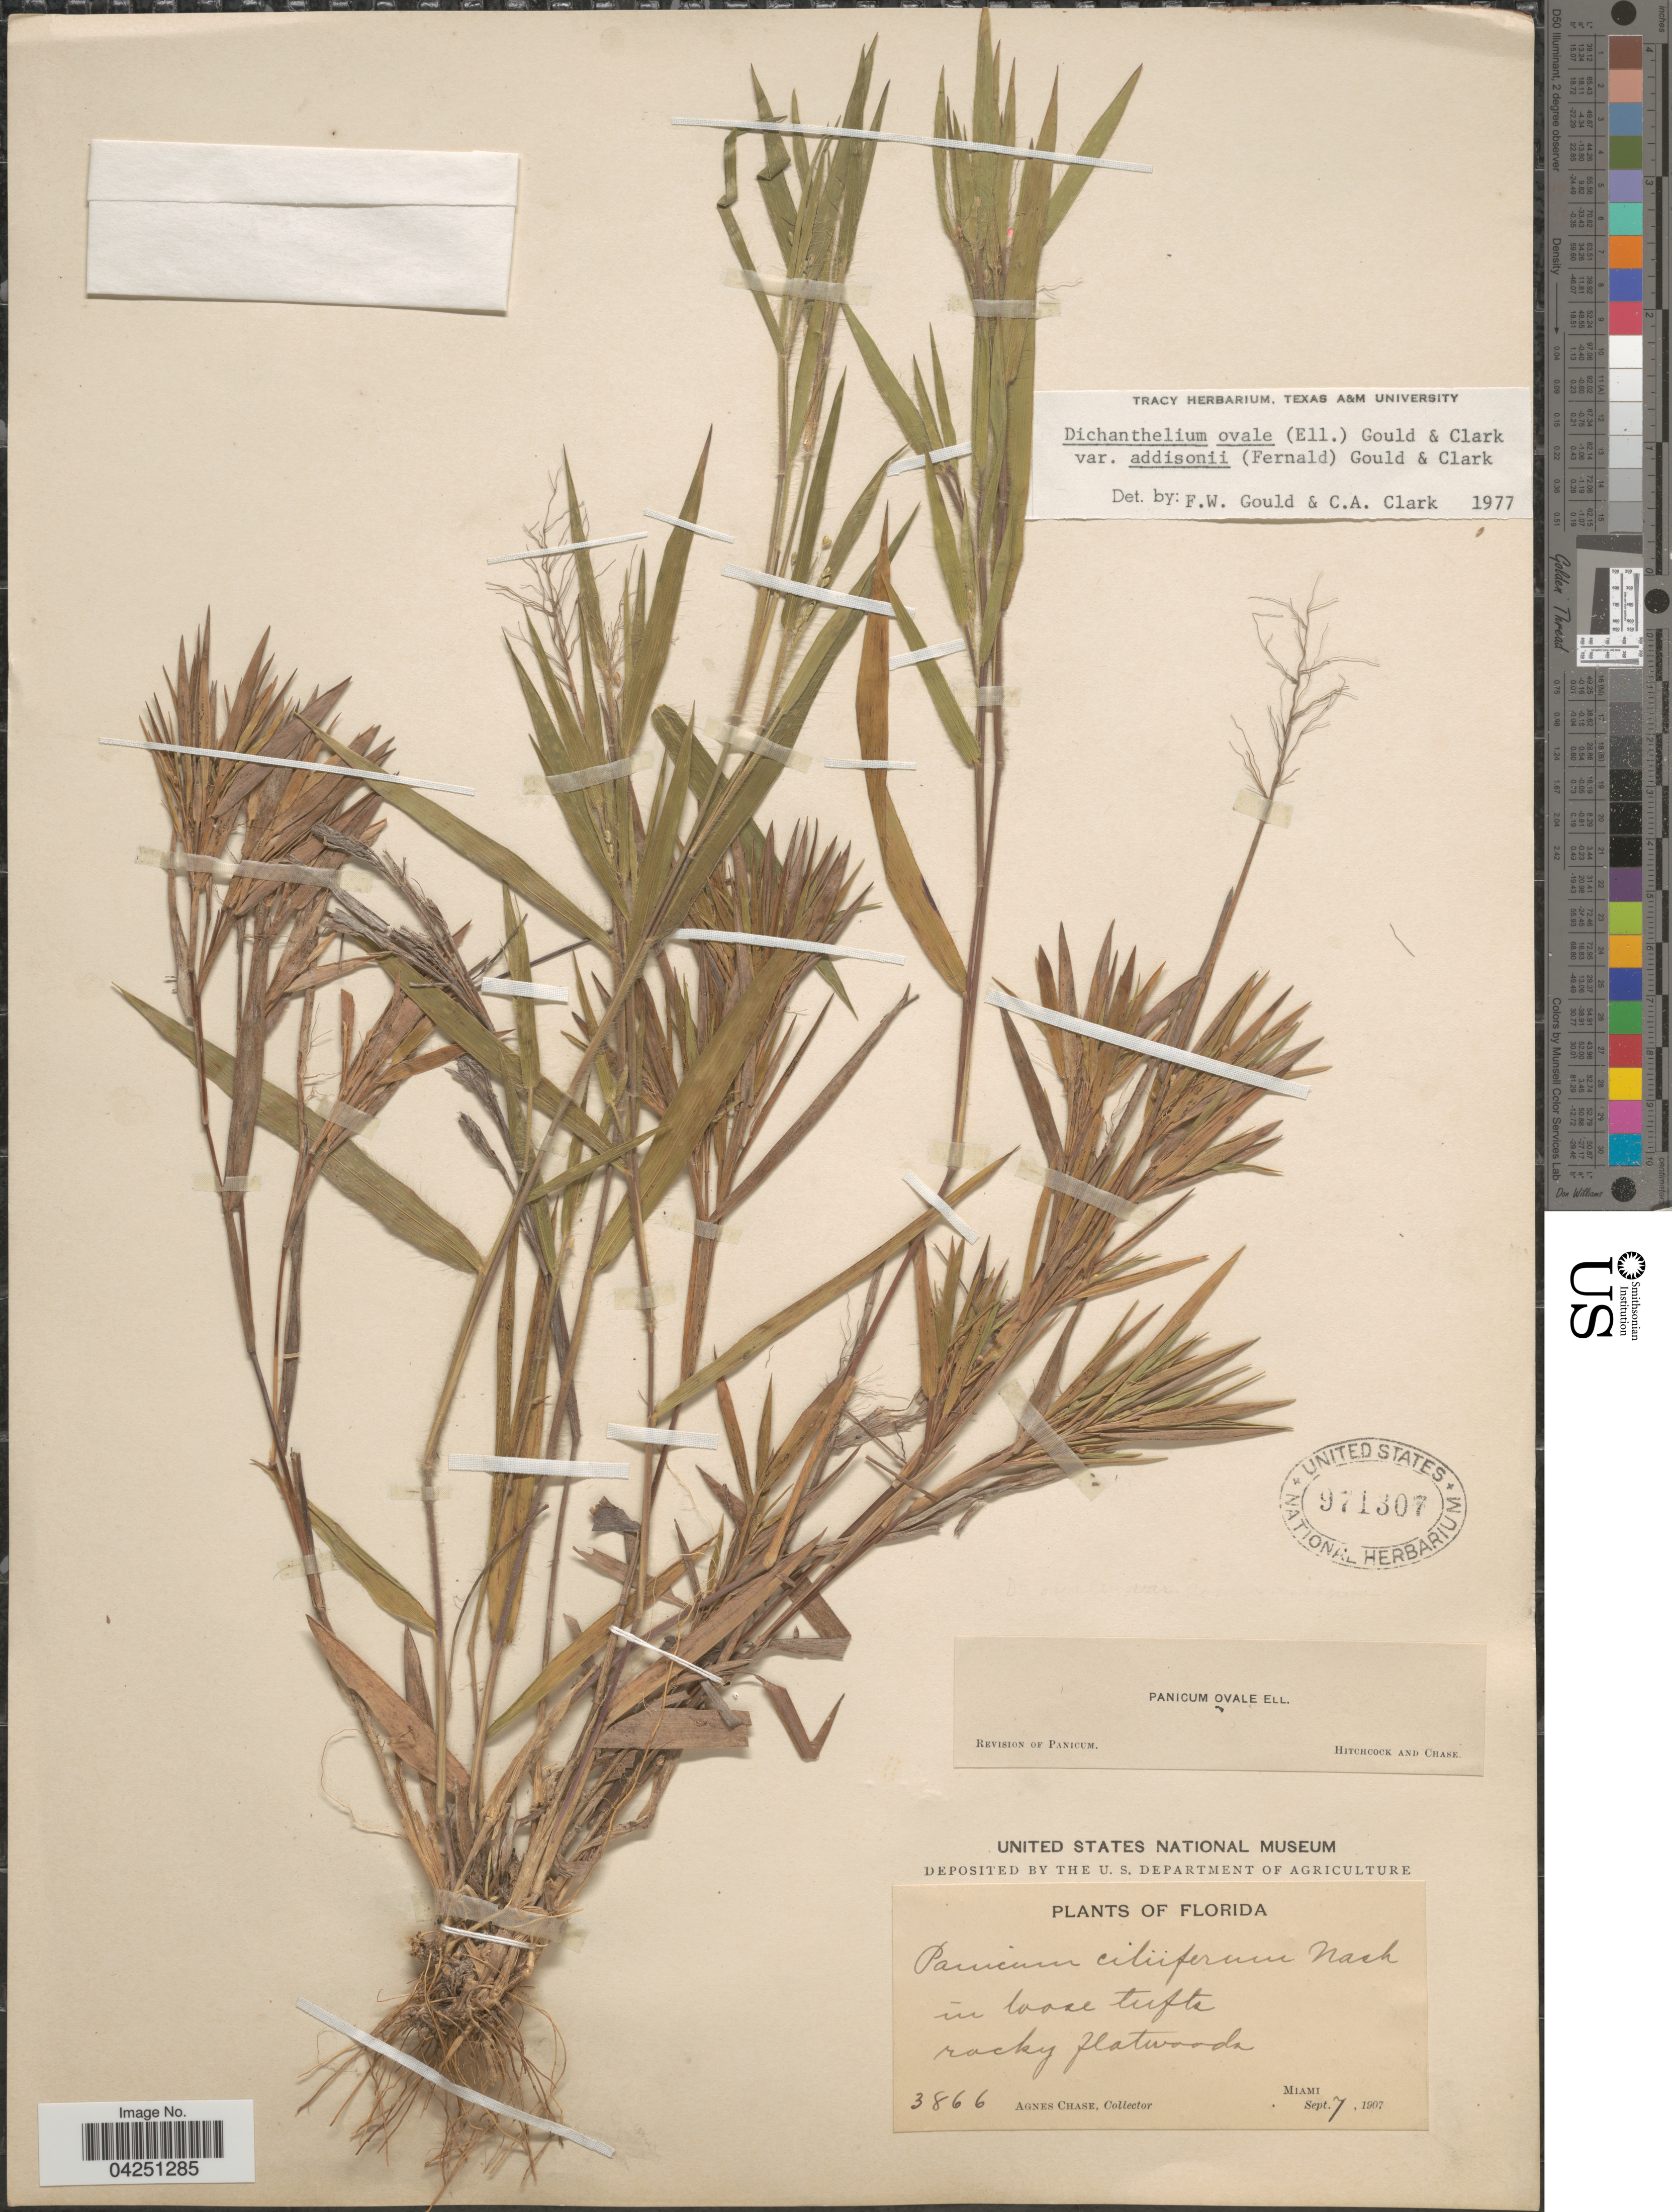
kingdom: Plantae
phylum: Tracheophyta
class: Liliopsida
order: Poales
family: Poaceae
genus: Dichanthelium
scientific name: Dichanthelium acuminatum var. acuminatum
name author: (Sw.) Gould & C.A. Clark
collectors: A. Chase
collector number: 3866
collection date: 1907-09-07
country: United States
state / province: Florida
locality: Miami.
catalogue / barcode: US 971307